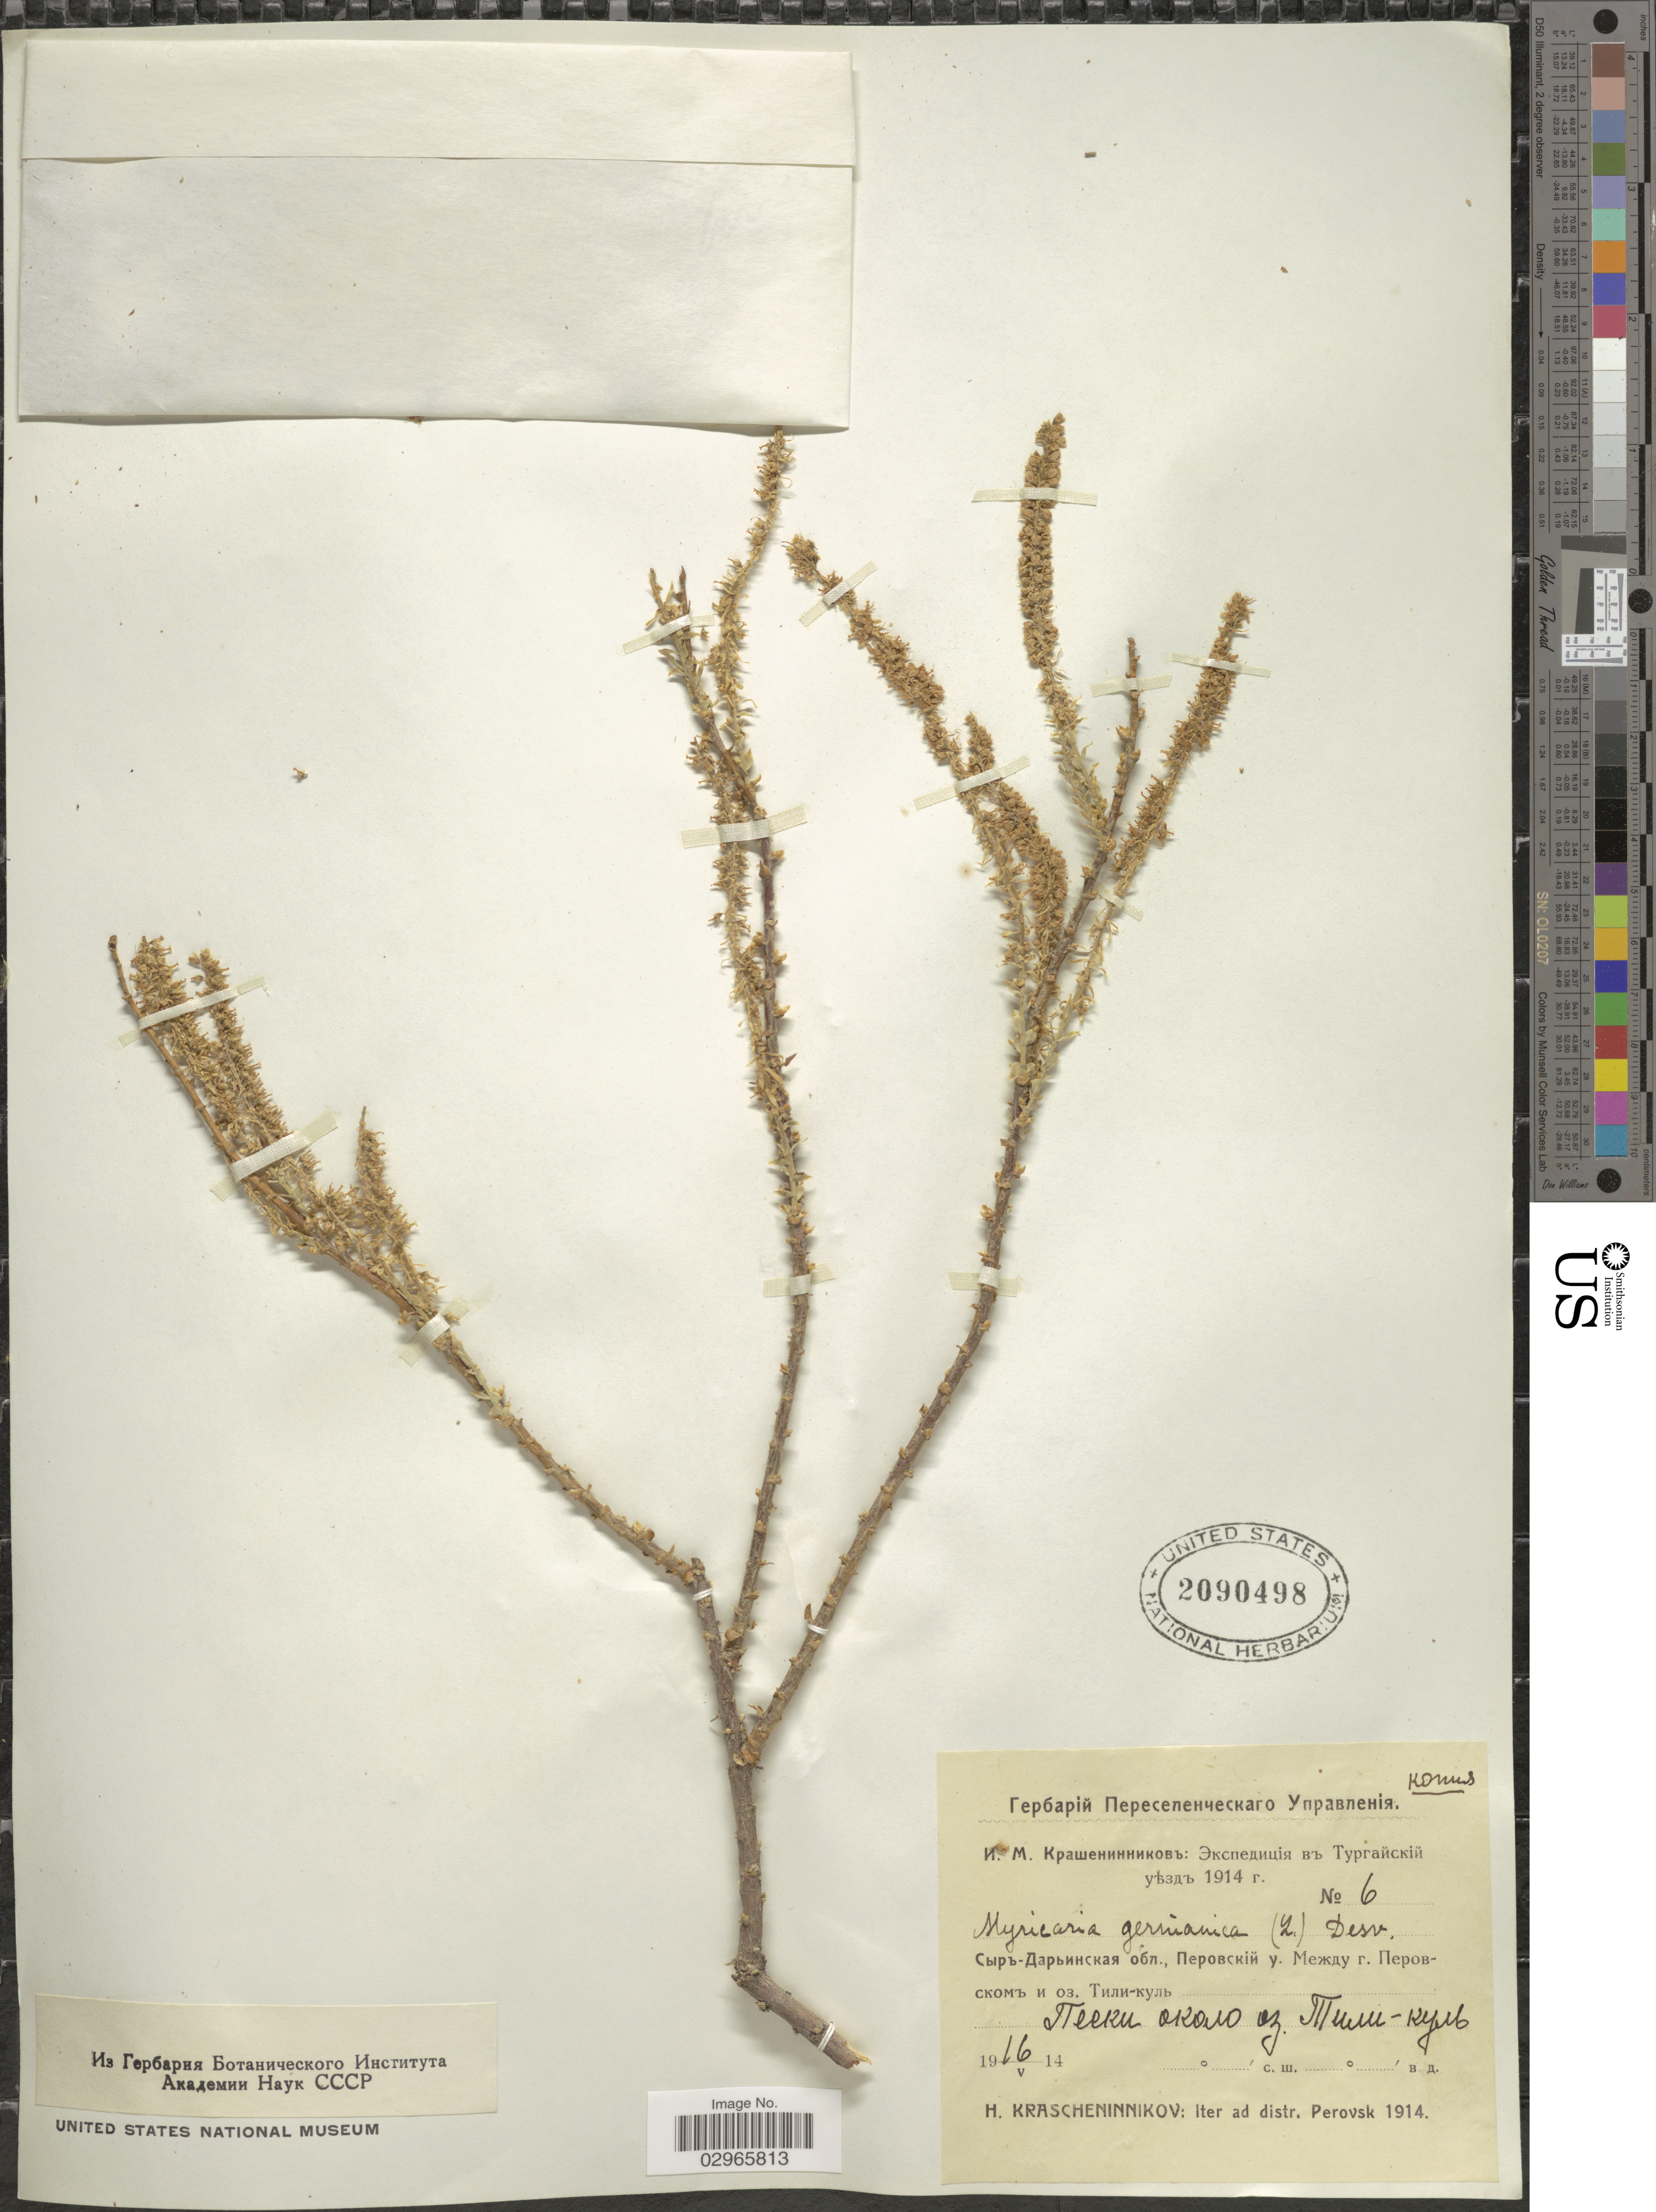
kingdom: Plantae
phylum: Tracheophyta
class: Magnoliopsida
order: Caryophyllales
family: Tamaricaceae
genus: Myricaria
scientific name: Myricaria germanica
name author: (L.) Desv.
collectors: H. Krascheninnikov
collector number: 6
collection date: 1914-05-16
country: Kazakhstan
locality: near Perovsk (now Kyzylorda) near Lake Tili-Kul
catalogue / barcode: US 2090498